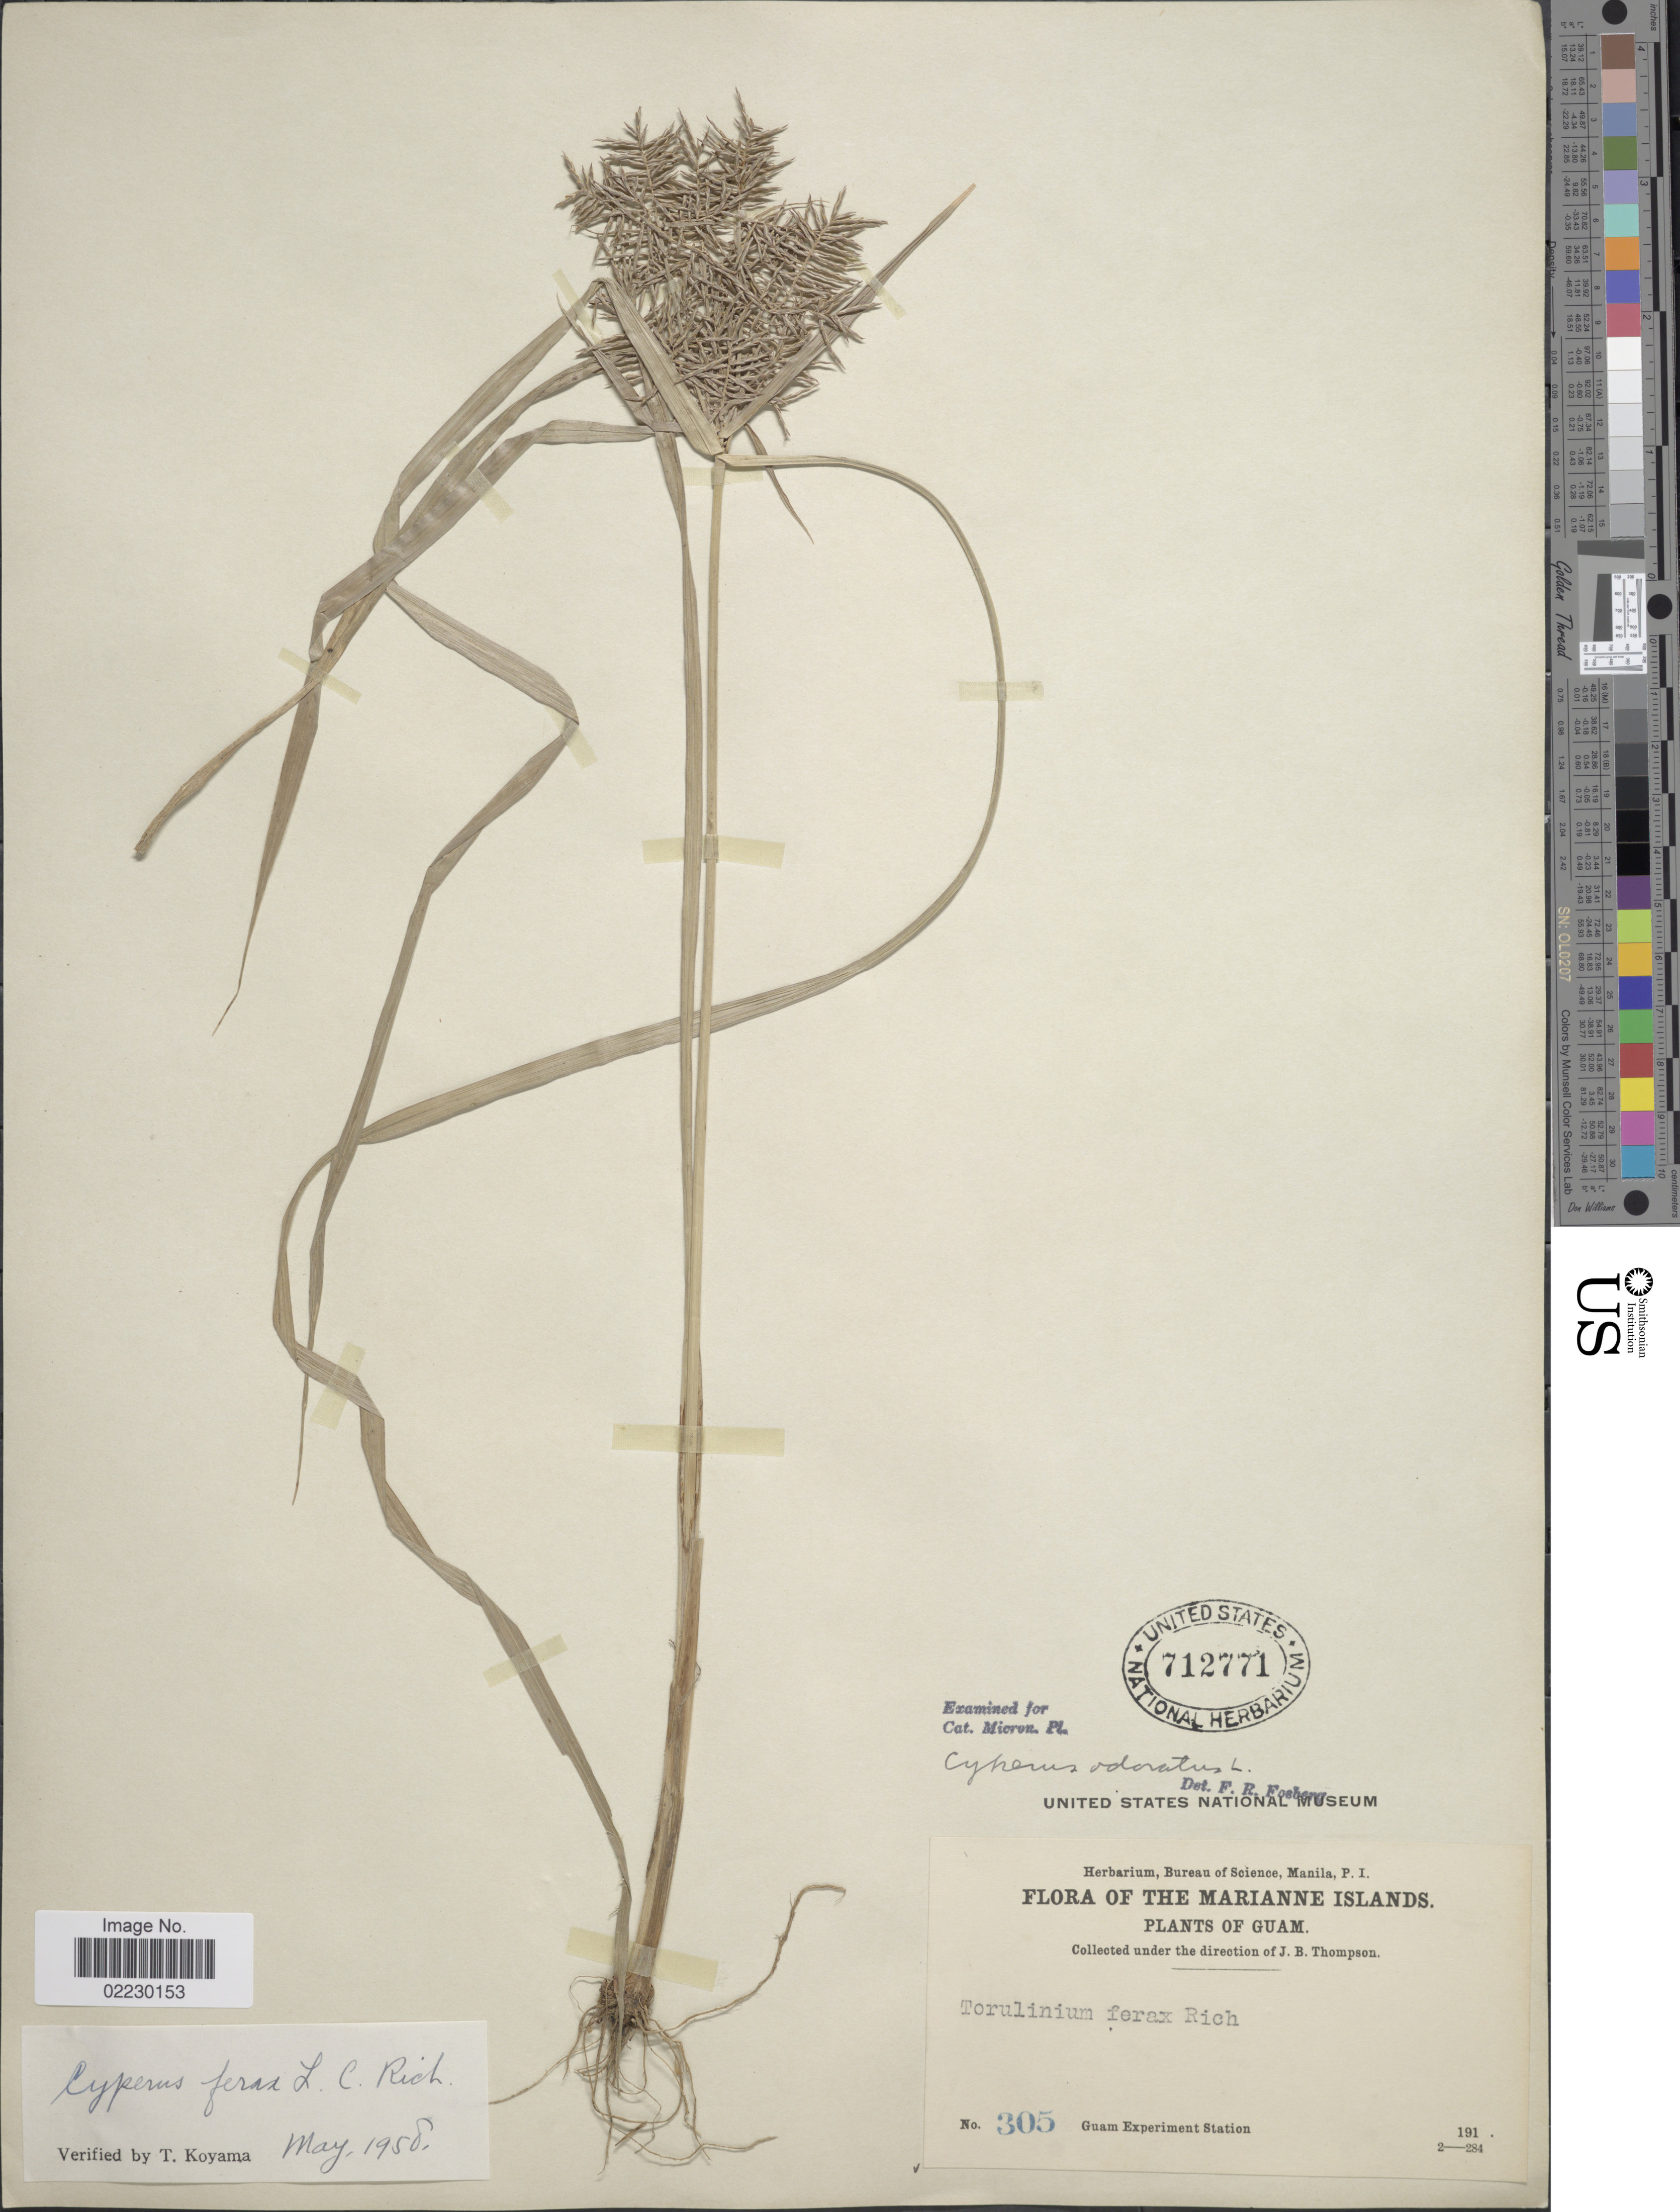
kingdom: Plantae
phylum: Tracheophyta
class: Liliopsida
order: Poales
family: Cyperaceae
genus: Cyperus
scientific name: Cyperus odoratus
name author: L.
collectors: J. B. Thompson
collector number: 305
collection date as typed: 191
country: Guam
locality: Marianne Islands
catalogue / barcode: US 712771